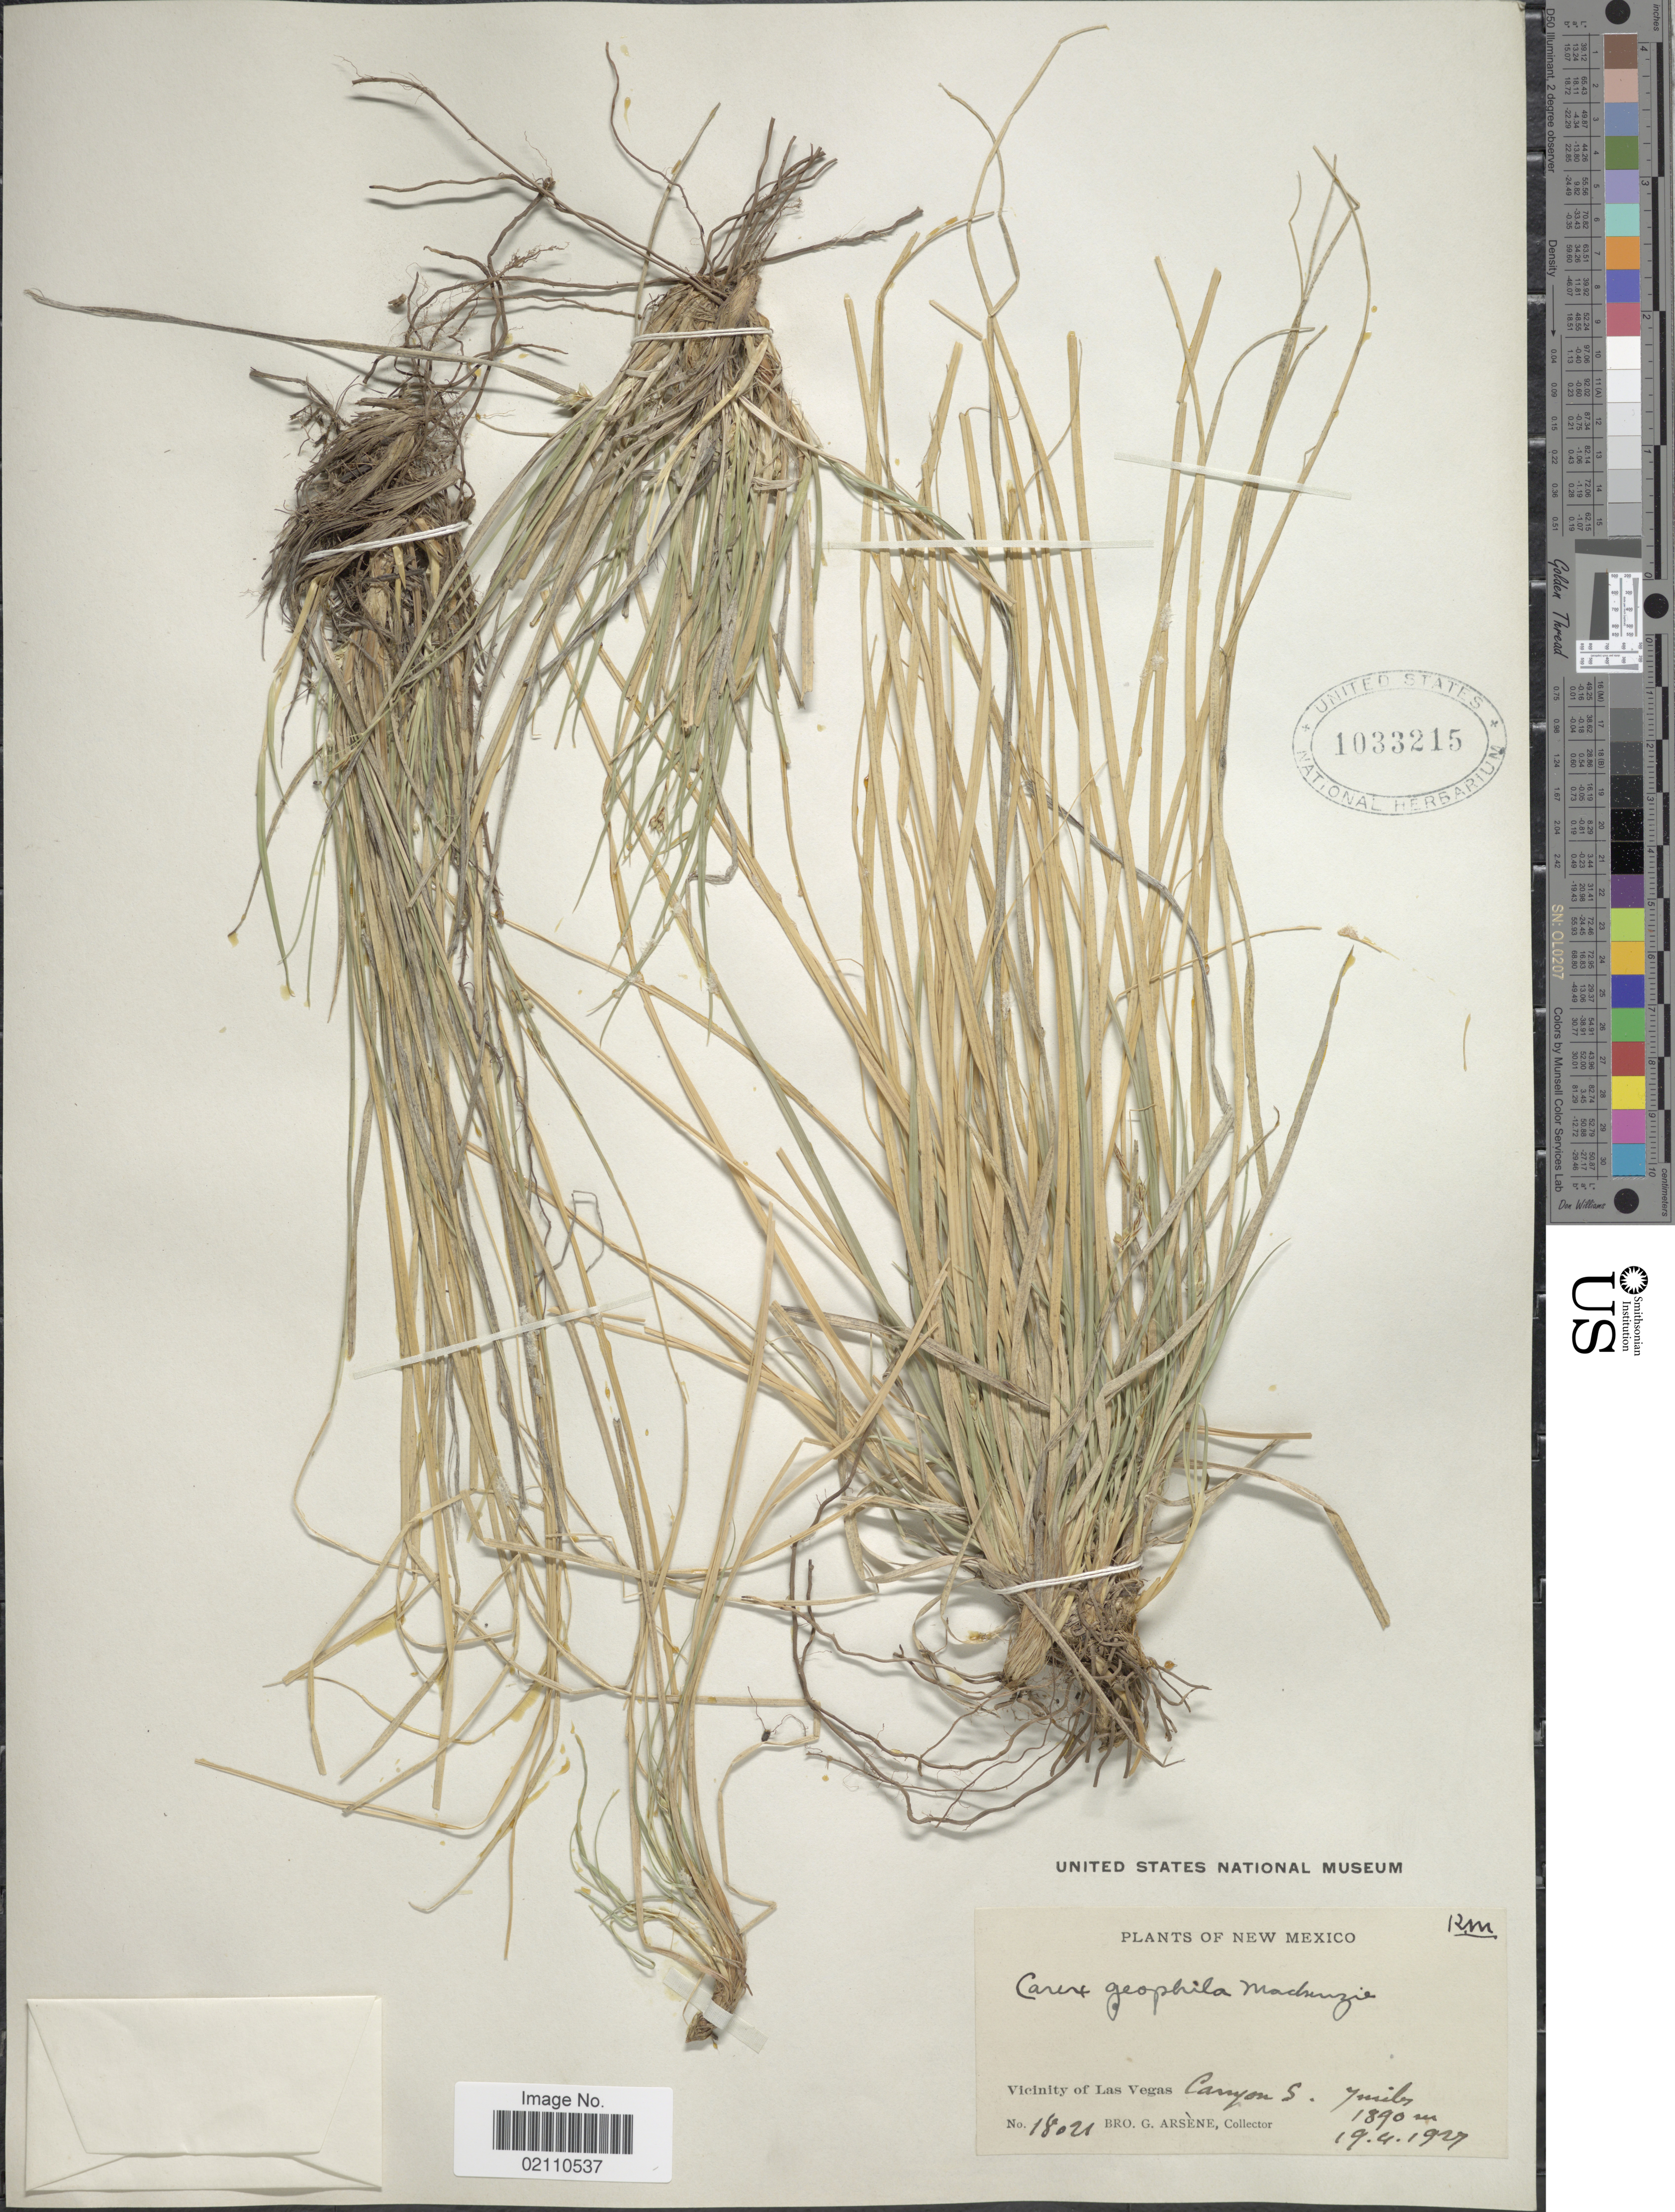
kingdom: Plantae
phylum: Tracheophyta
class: Liliopsida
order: Poales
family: Cyperaceae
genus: Carex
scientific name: Carex geophila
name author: Mack.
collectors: Bro. G. Arsène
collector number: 18021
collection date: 1927-04-19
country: United States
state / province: New Mexico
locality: Vicinity of Las Vegas, Canyon S. 7 miles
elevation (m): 1890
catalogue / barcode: US 1033215